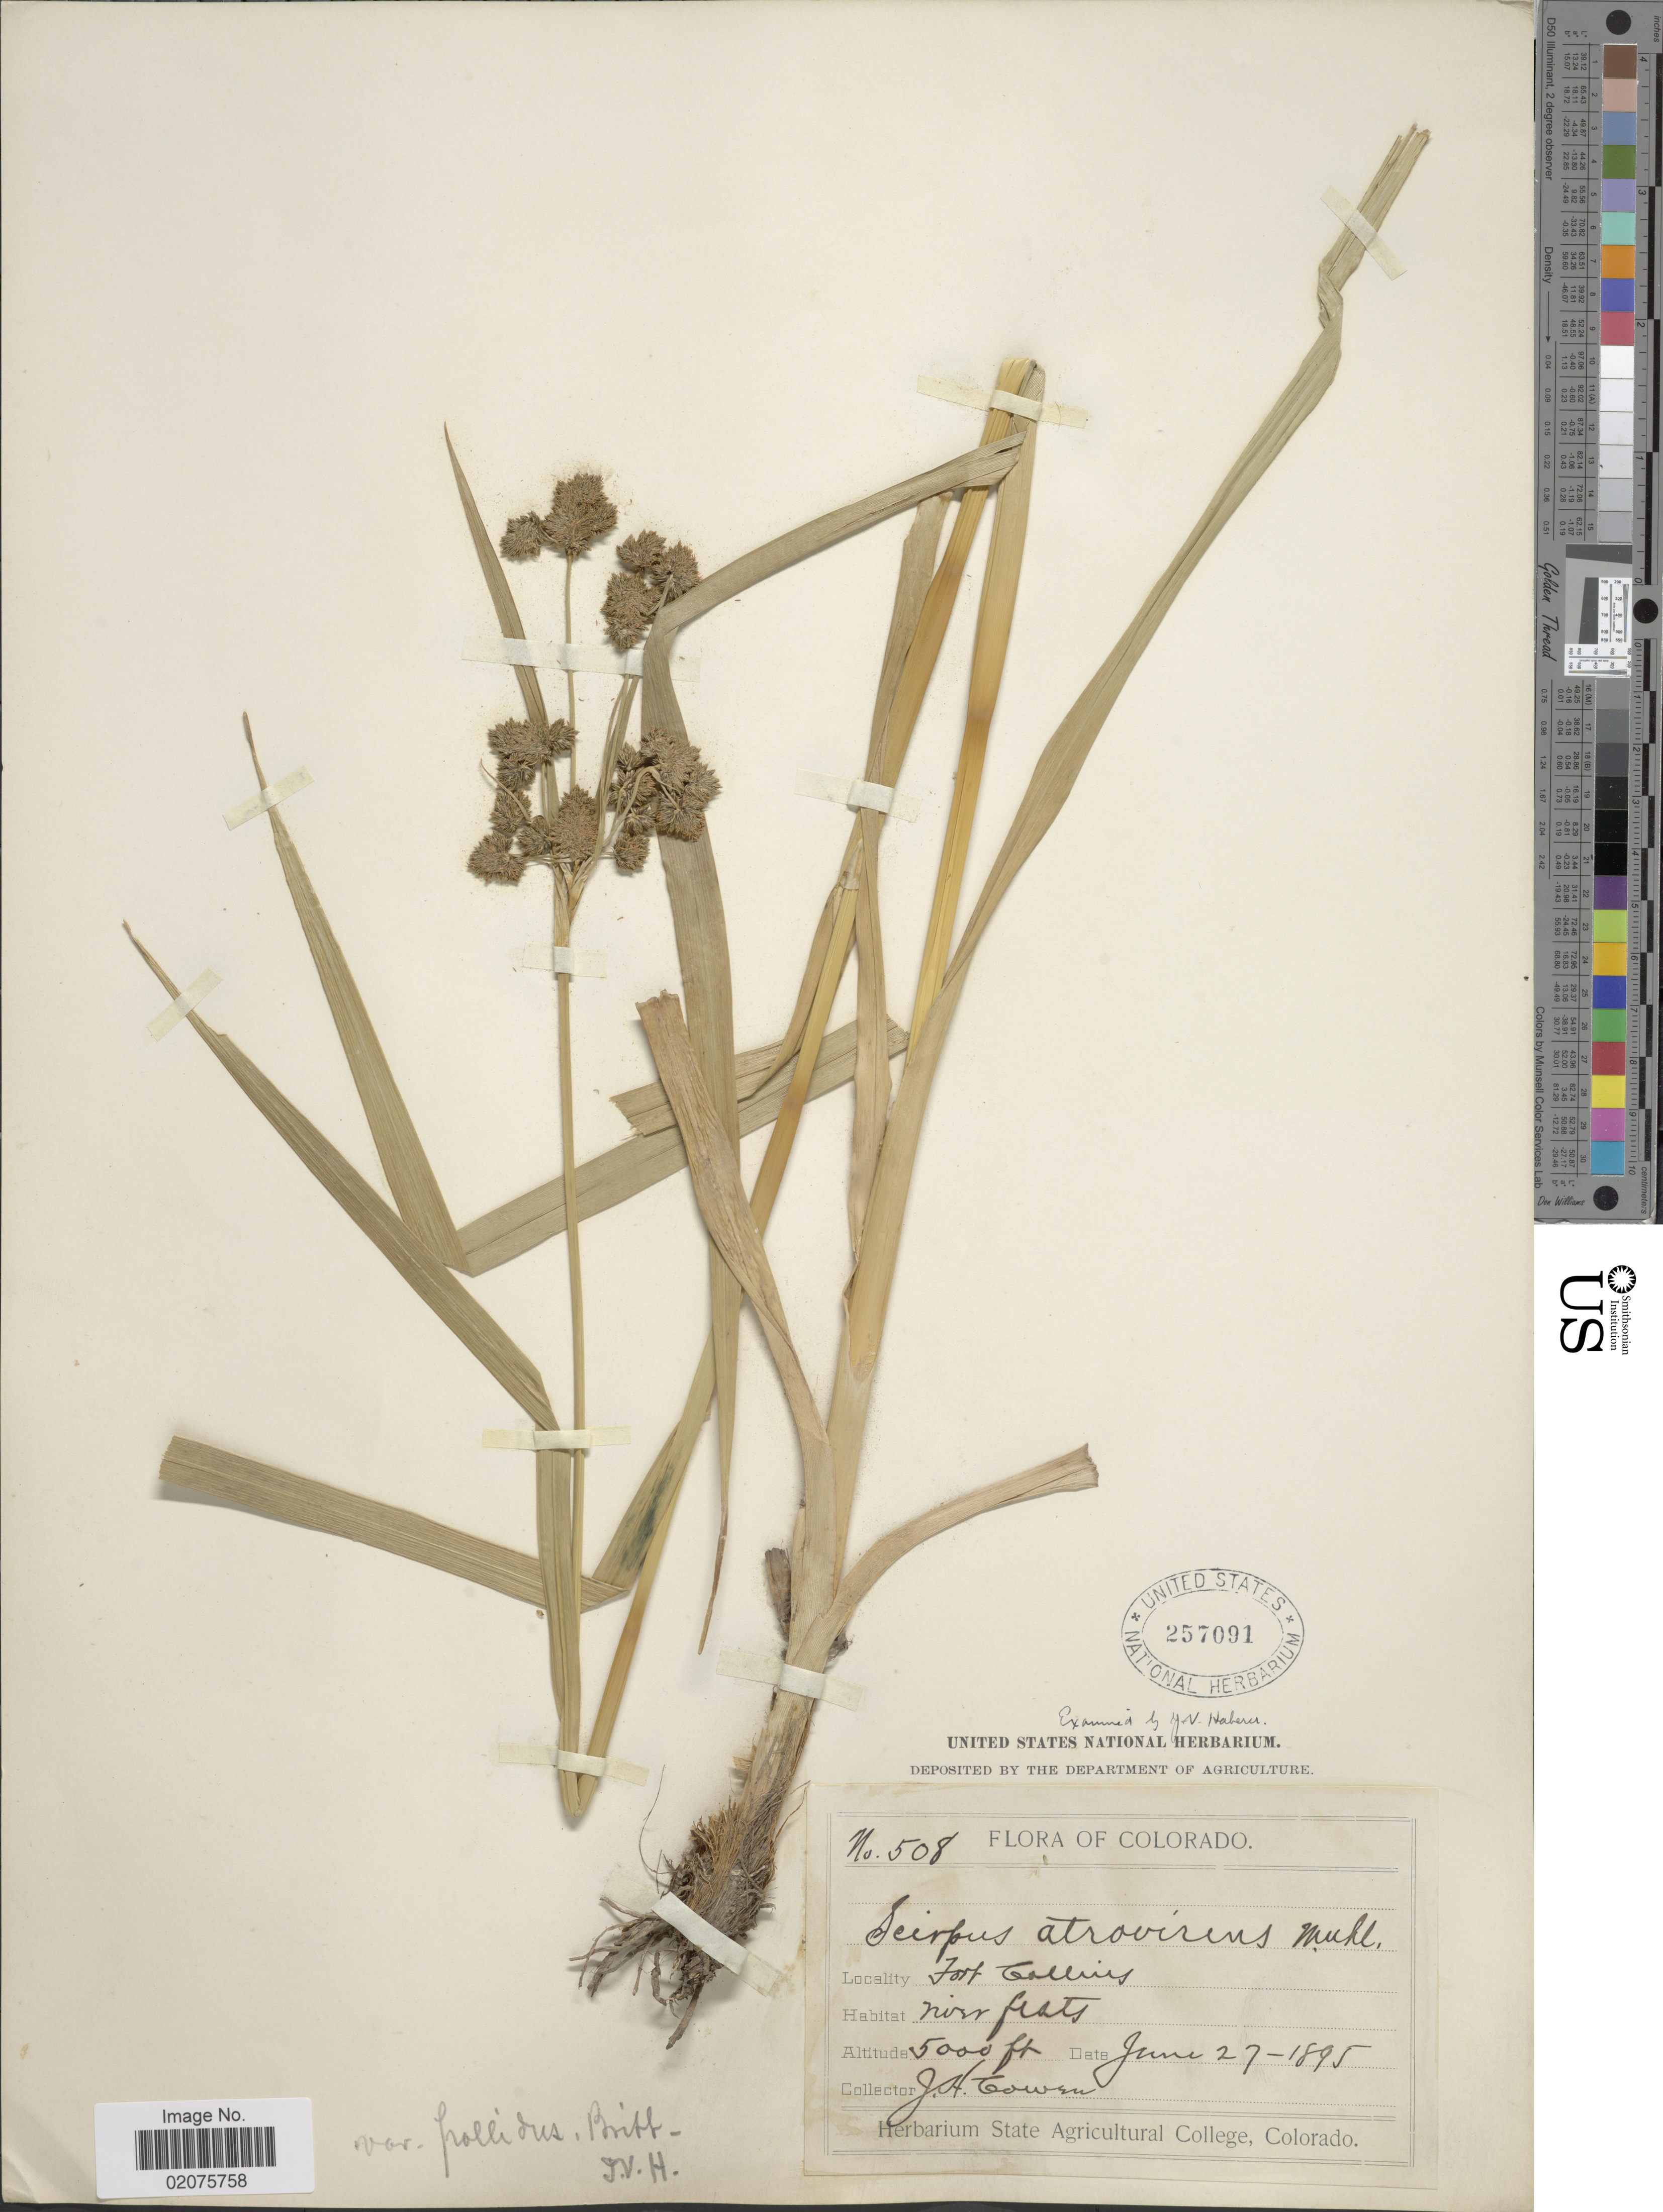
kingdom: Plantae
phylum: Tracheophyta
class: Liliopsida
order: Poales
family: Cyperaceae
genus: Scirpus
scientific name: Scirpus pallidus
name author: (Britton) Fernald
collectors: J. H. Cowen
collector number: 508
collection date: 1895-06-27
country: United States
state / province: Colorado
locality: Fort Collins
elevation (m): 1524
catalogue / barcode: US 257091